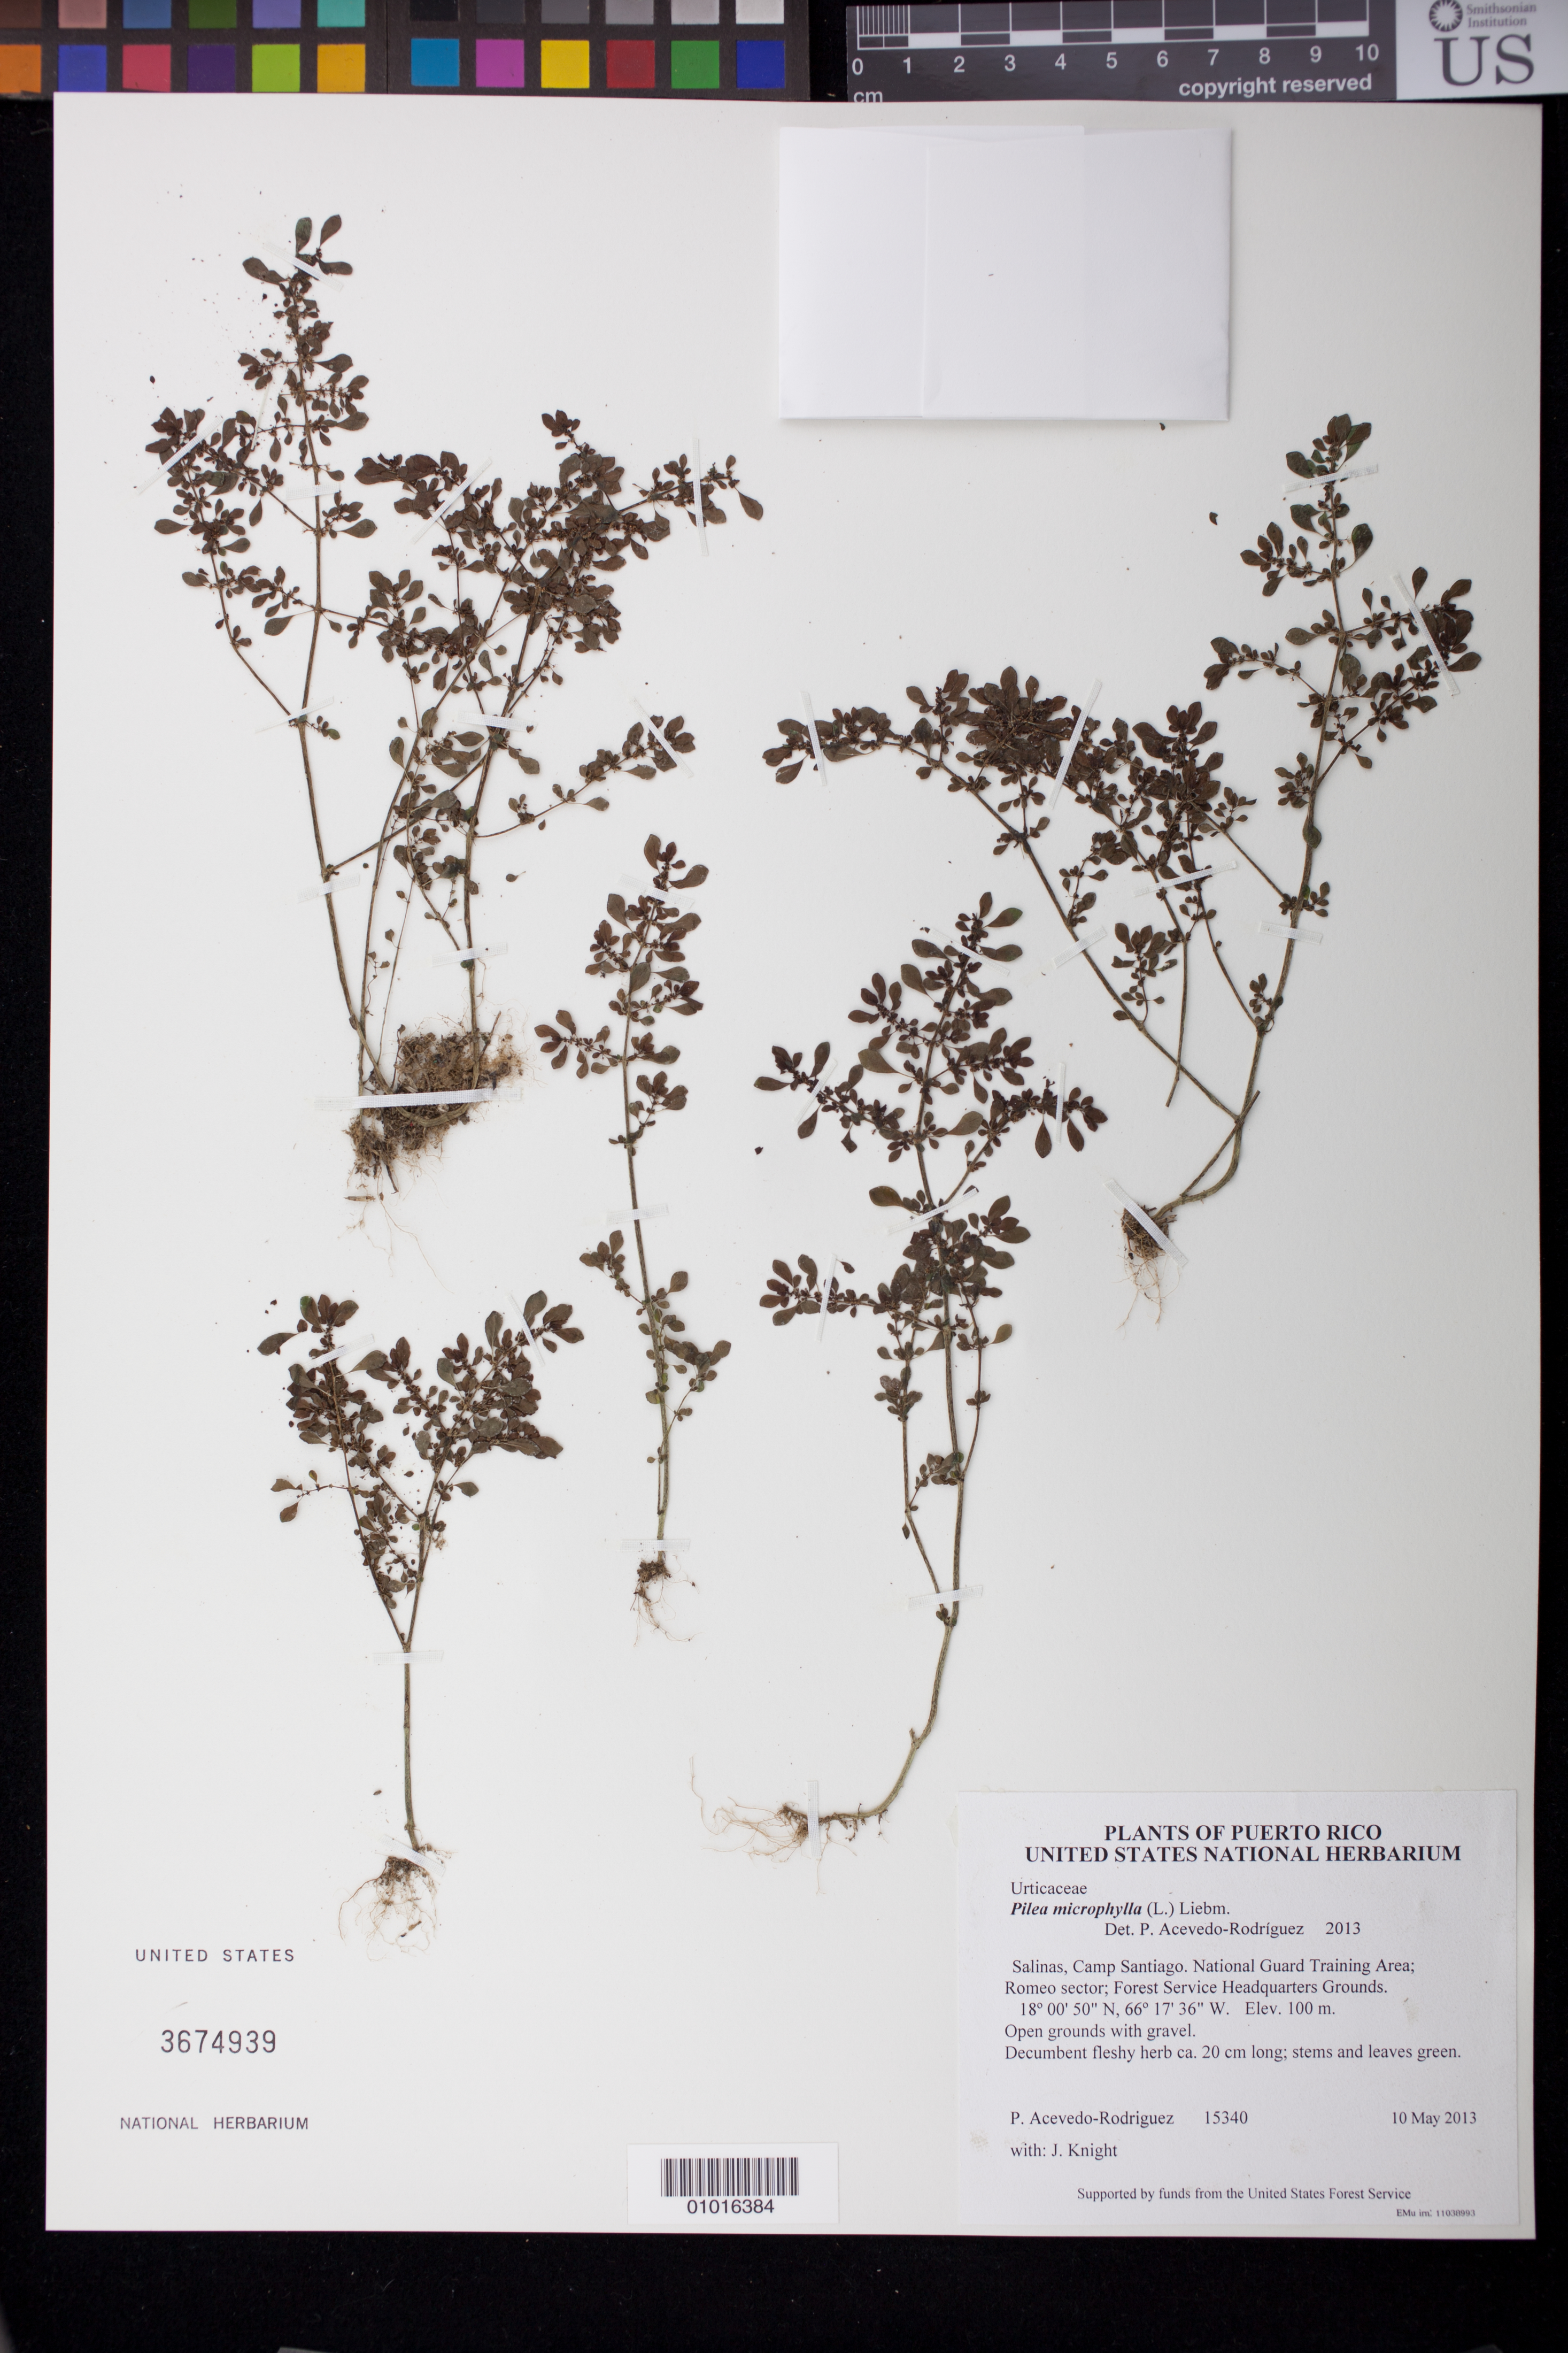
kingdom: Plantae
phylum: Tracheophyta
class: Magnoliopsida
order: Rosales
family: Urticaceae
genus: Pilea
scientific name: Pilea microphylla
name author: (L.) Liebm.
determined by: Acevedo-Rodríguez, P., (BOT), Smithsonian Institution - National Museum of Natural History (UNITED STATES)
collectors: P. Acevedo-Rodr. & J. Knight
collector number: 15340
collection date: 2013-05-10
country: Puerto Rico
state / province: Salinas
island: Puerto Rico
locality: Camp Santiago. National Guard Training Area; Romeo sector; Forest Service Headquarters Grounds.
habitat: Open grounds with gravel.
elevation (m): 100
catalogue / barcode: US 3674939